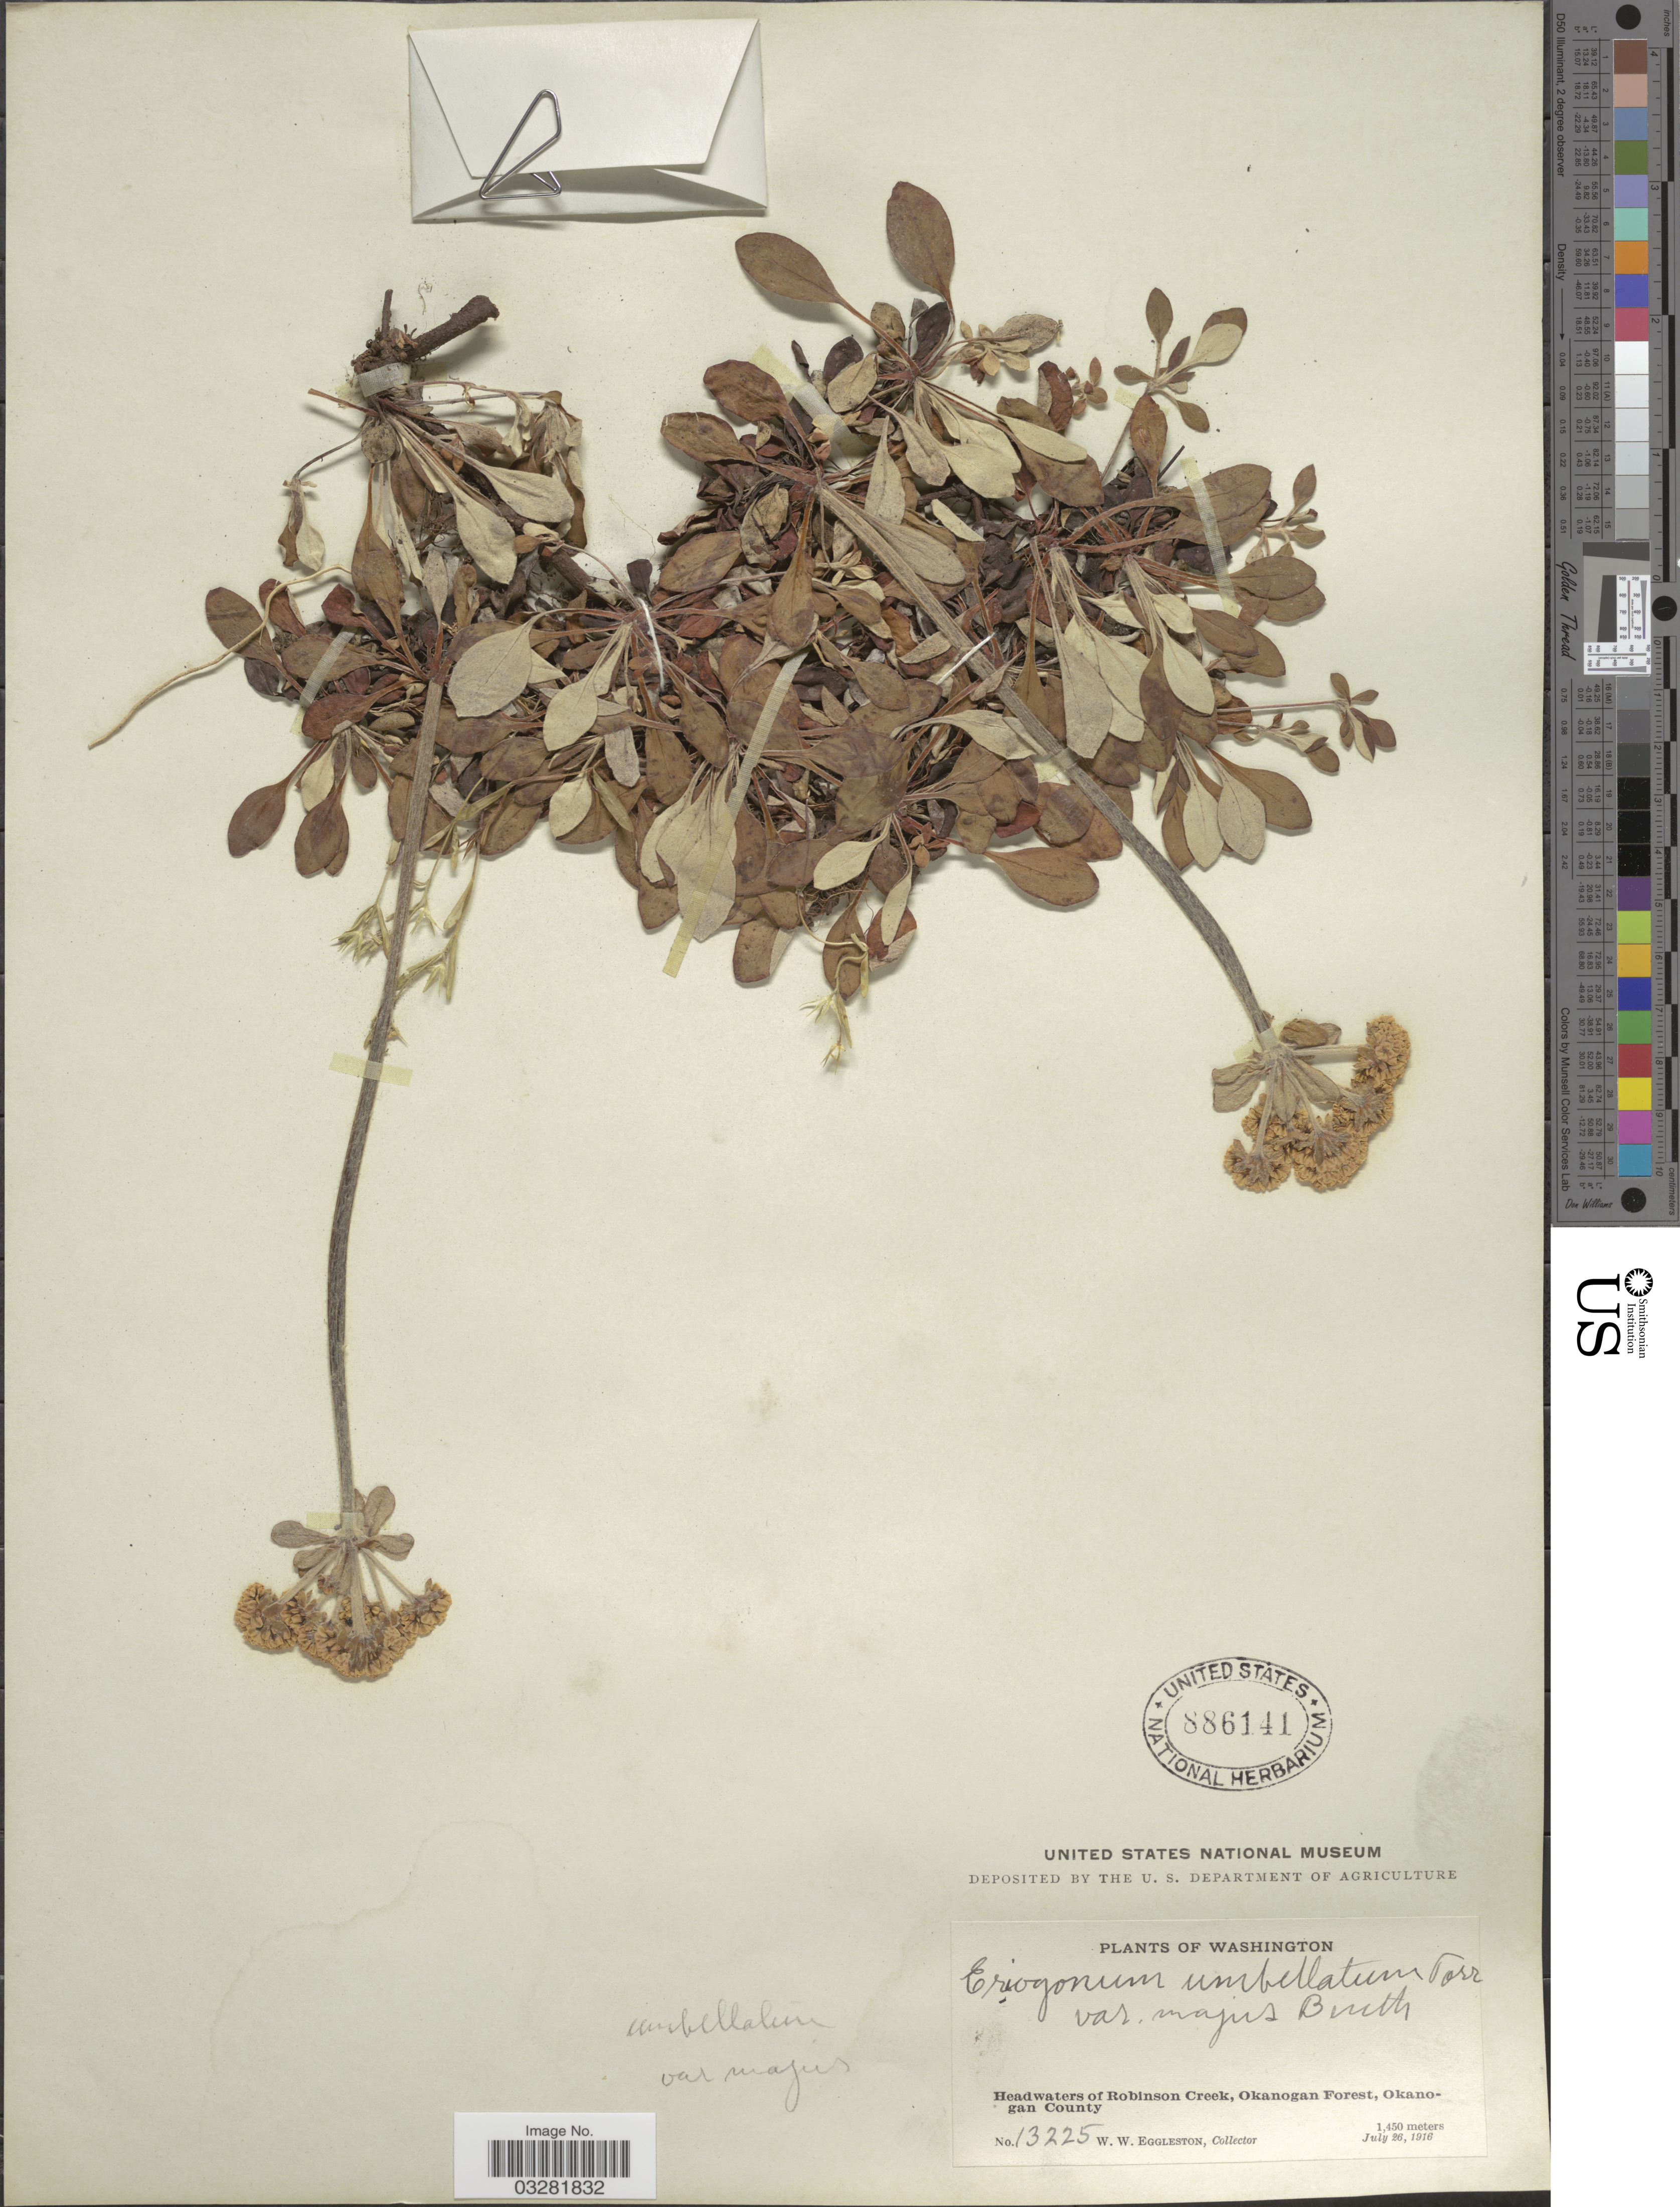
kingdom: Plantae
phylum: Tracheophyta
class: Magnoliopsida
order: Caryophyllales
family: Polygonaceae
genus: Eriogonum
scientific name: Eriogonum umbellatum var. subalpinum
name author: M.E. Jones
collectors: W. W. Eggleston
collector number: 13225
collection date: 1916-07-26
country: United States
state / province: Washington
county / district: Okanogan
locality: Headwaters of Robinson Creek, Okanogan Forest, Okanogan County.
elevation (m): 1450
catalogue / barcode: US 886141